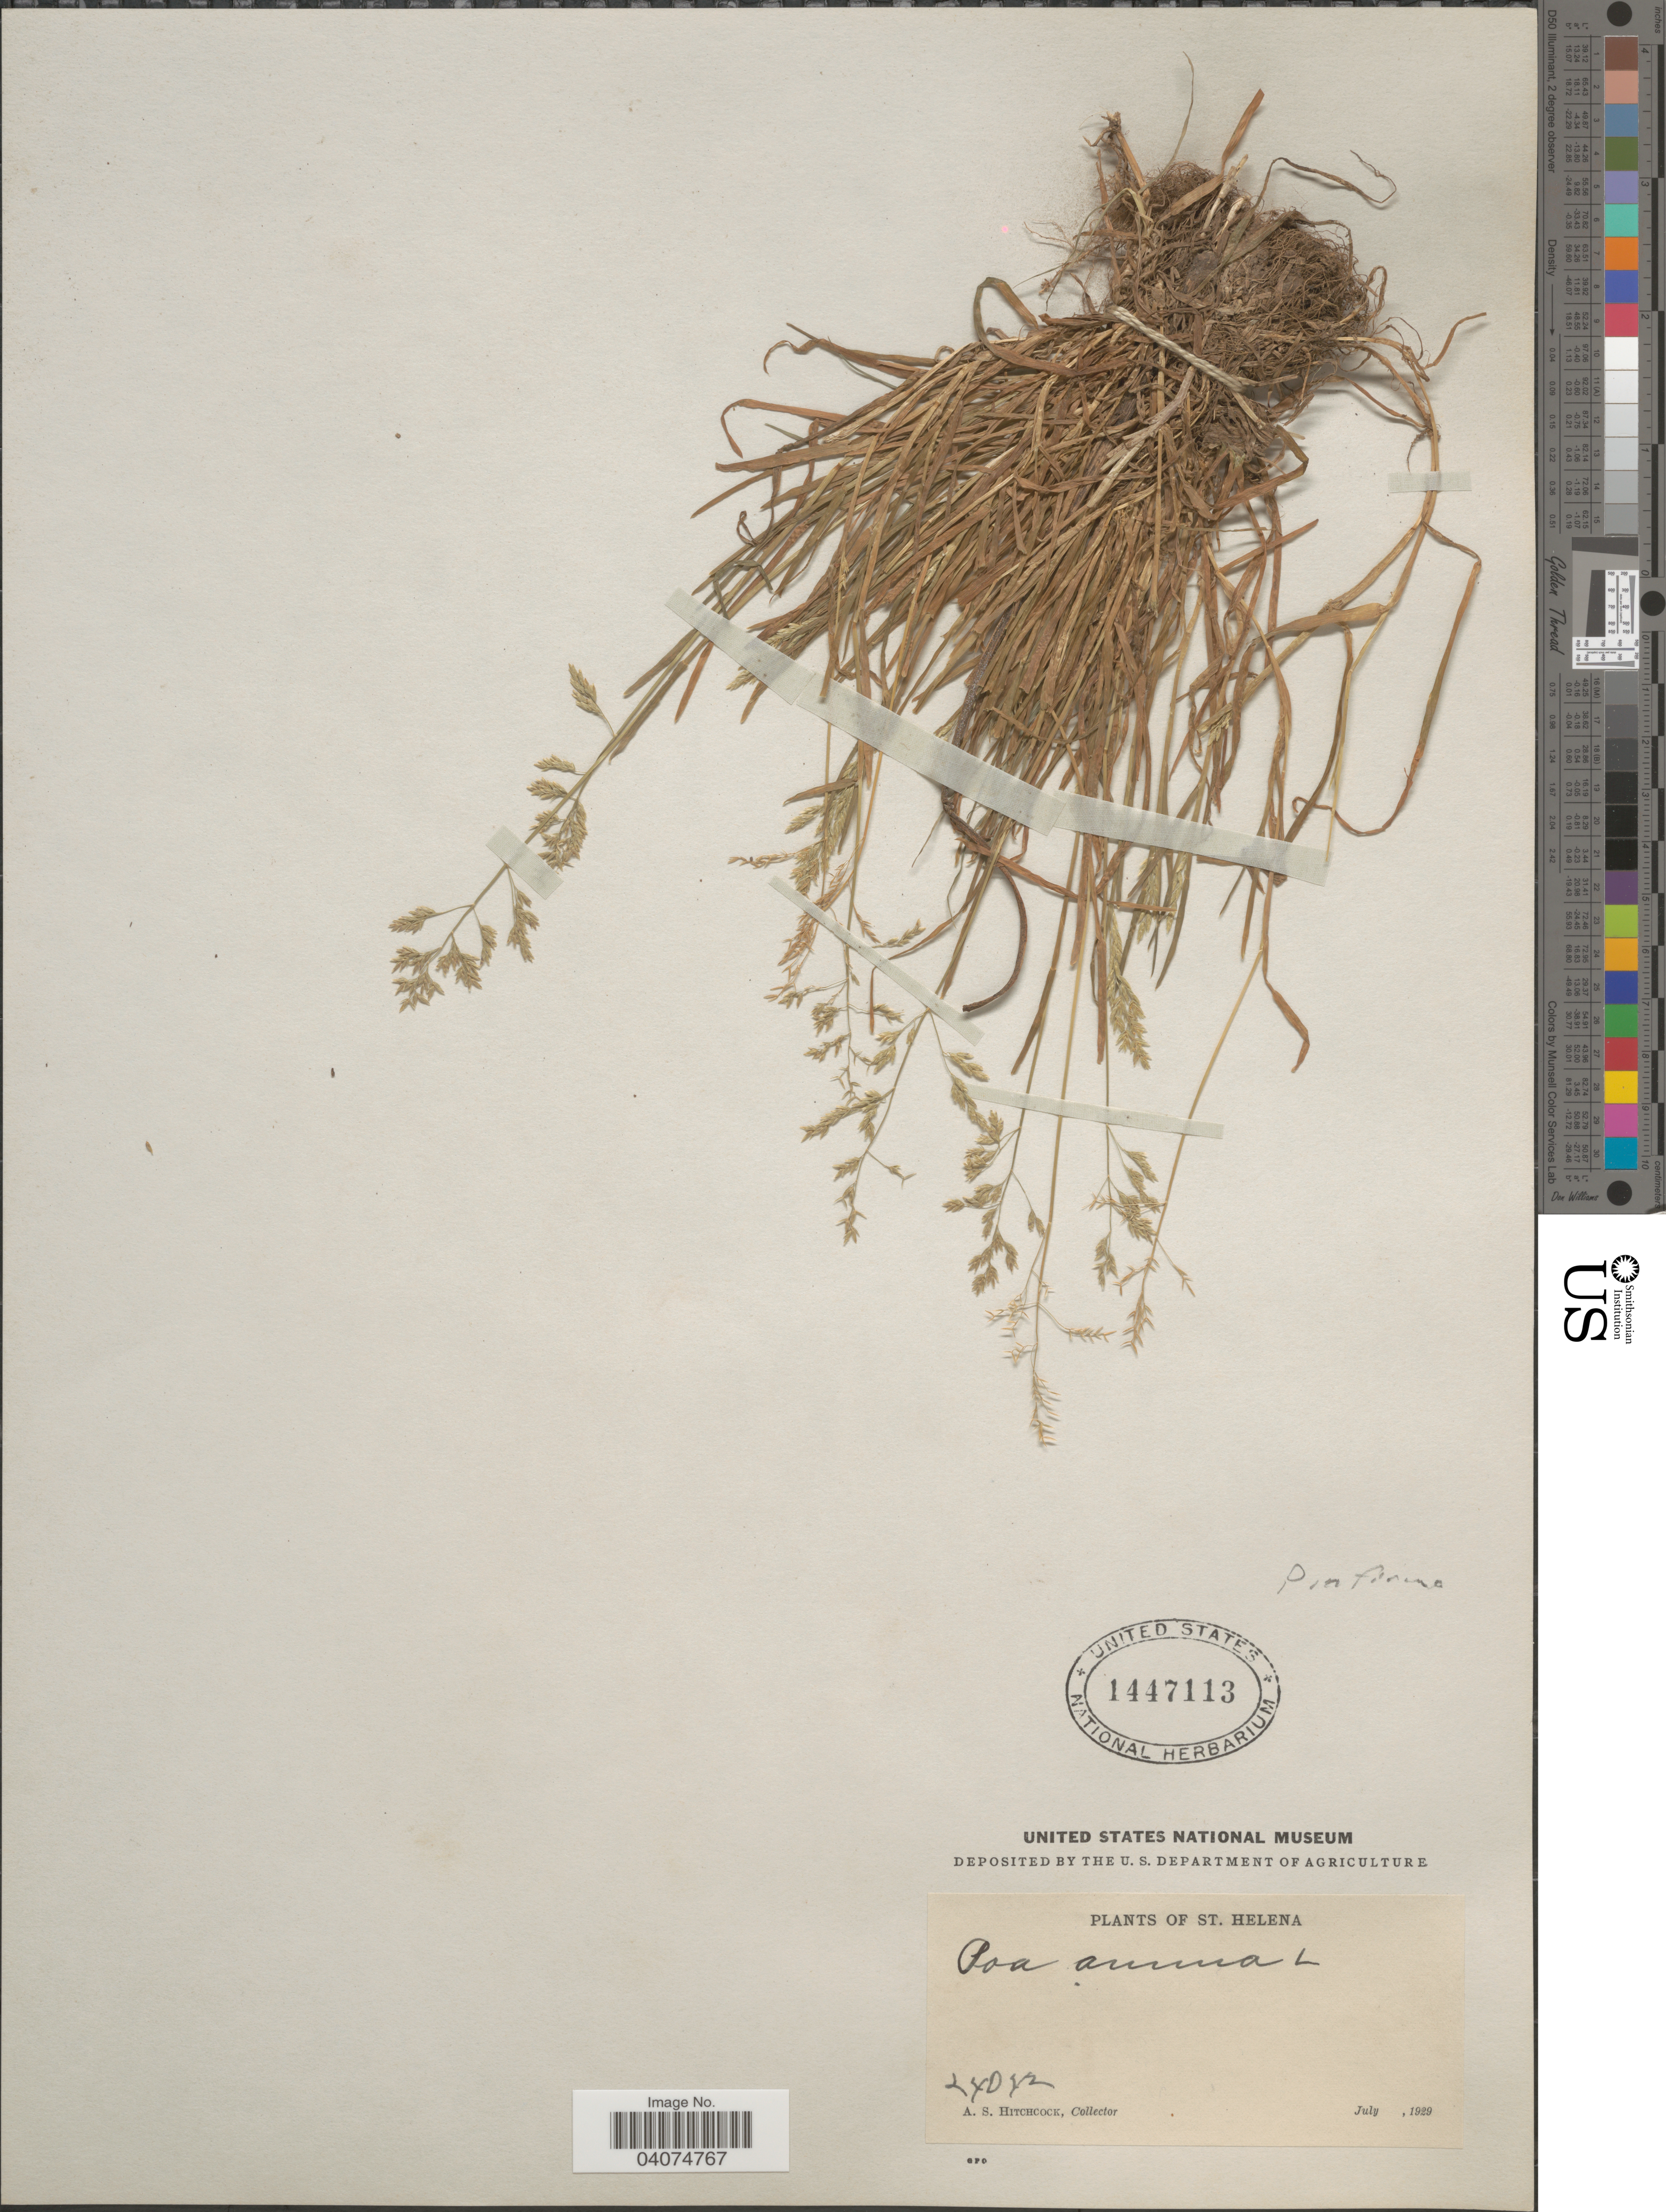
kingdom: Plantae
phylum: Tracheophyta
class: Liliopsida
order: Poales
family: Poaceae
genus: Poa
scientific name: Poa annua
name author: L.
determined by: Soreng, Robert J., Research Associate (BOT), Smithsonian Institution - National Museum of Natural History (UNITED STATES)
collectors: A. S. Hitchcock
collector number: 24042*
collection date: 1929-07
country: St. Helena Islands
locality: St. Helena.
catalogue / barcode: US 1447113